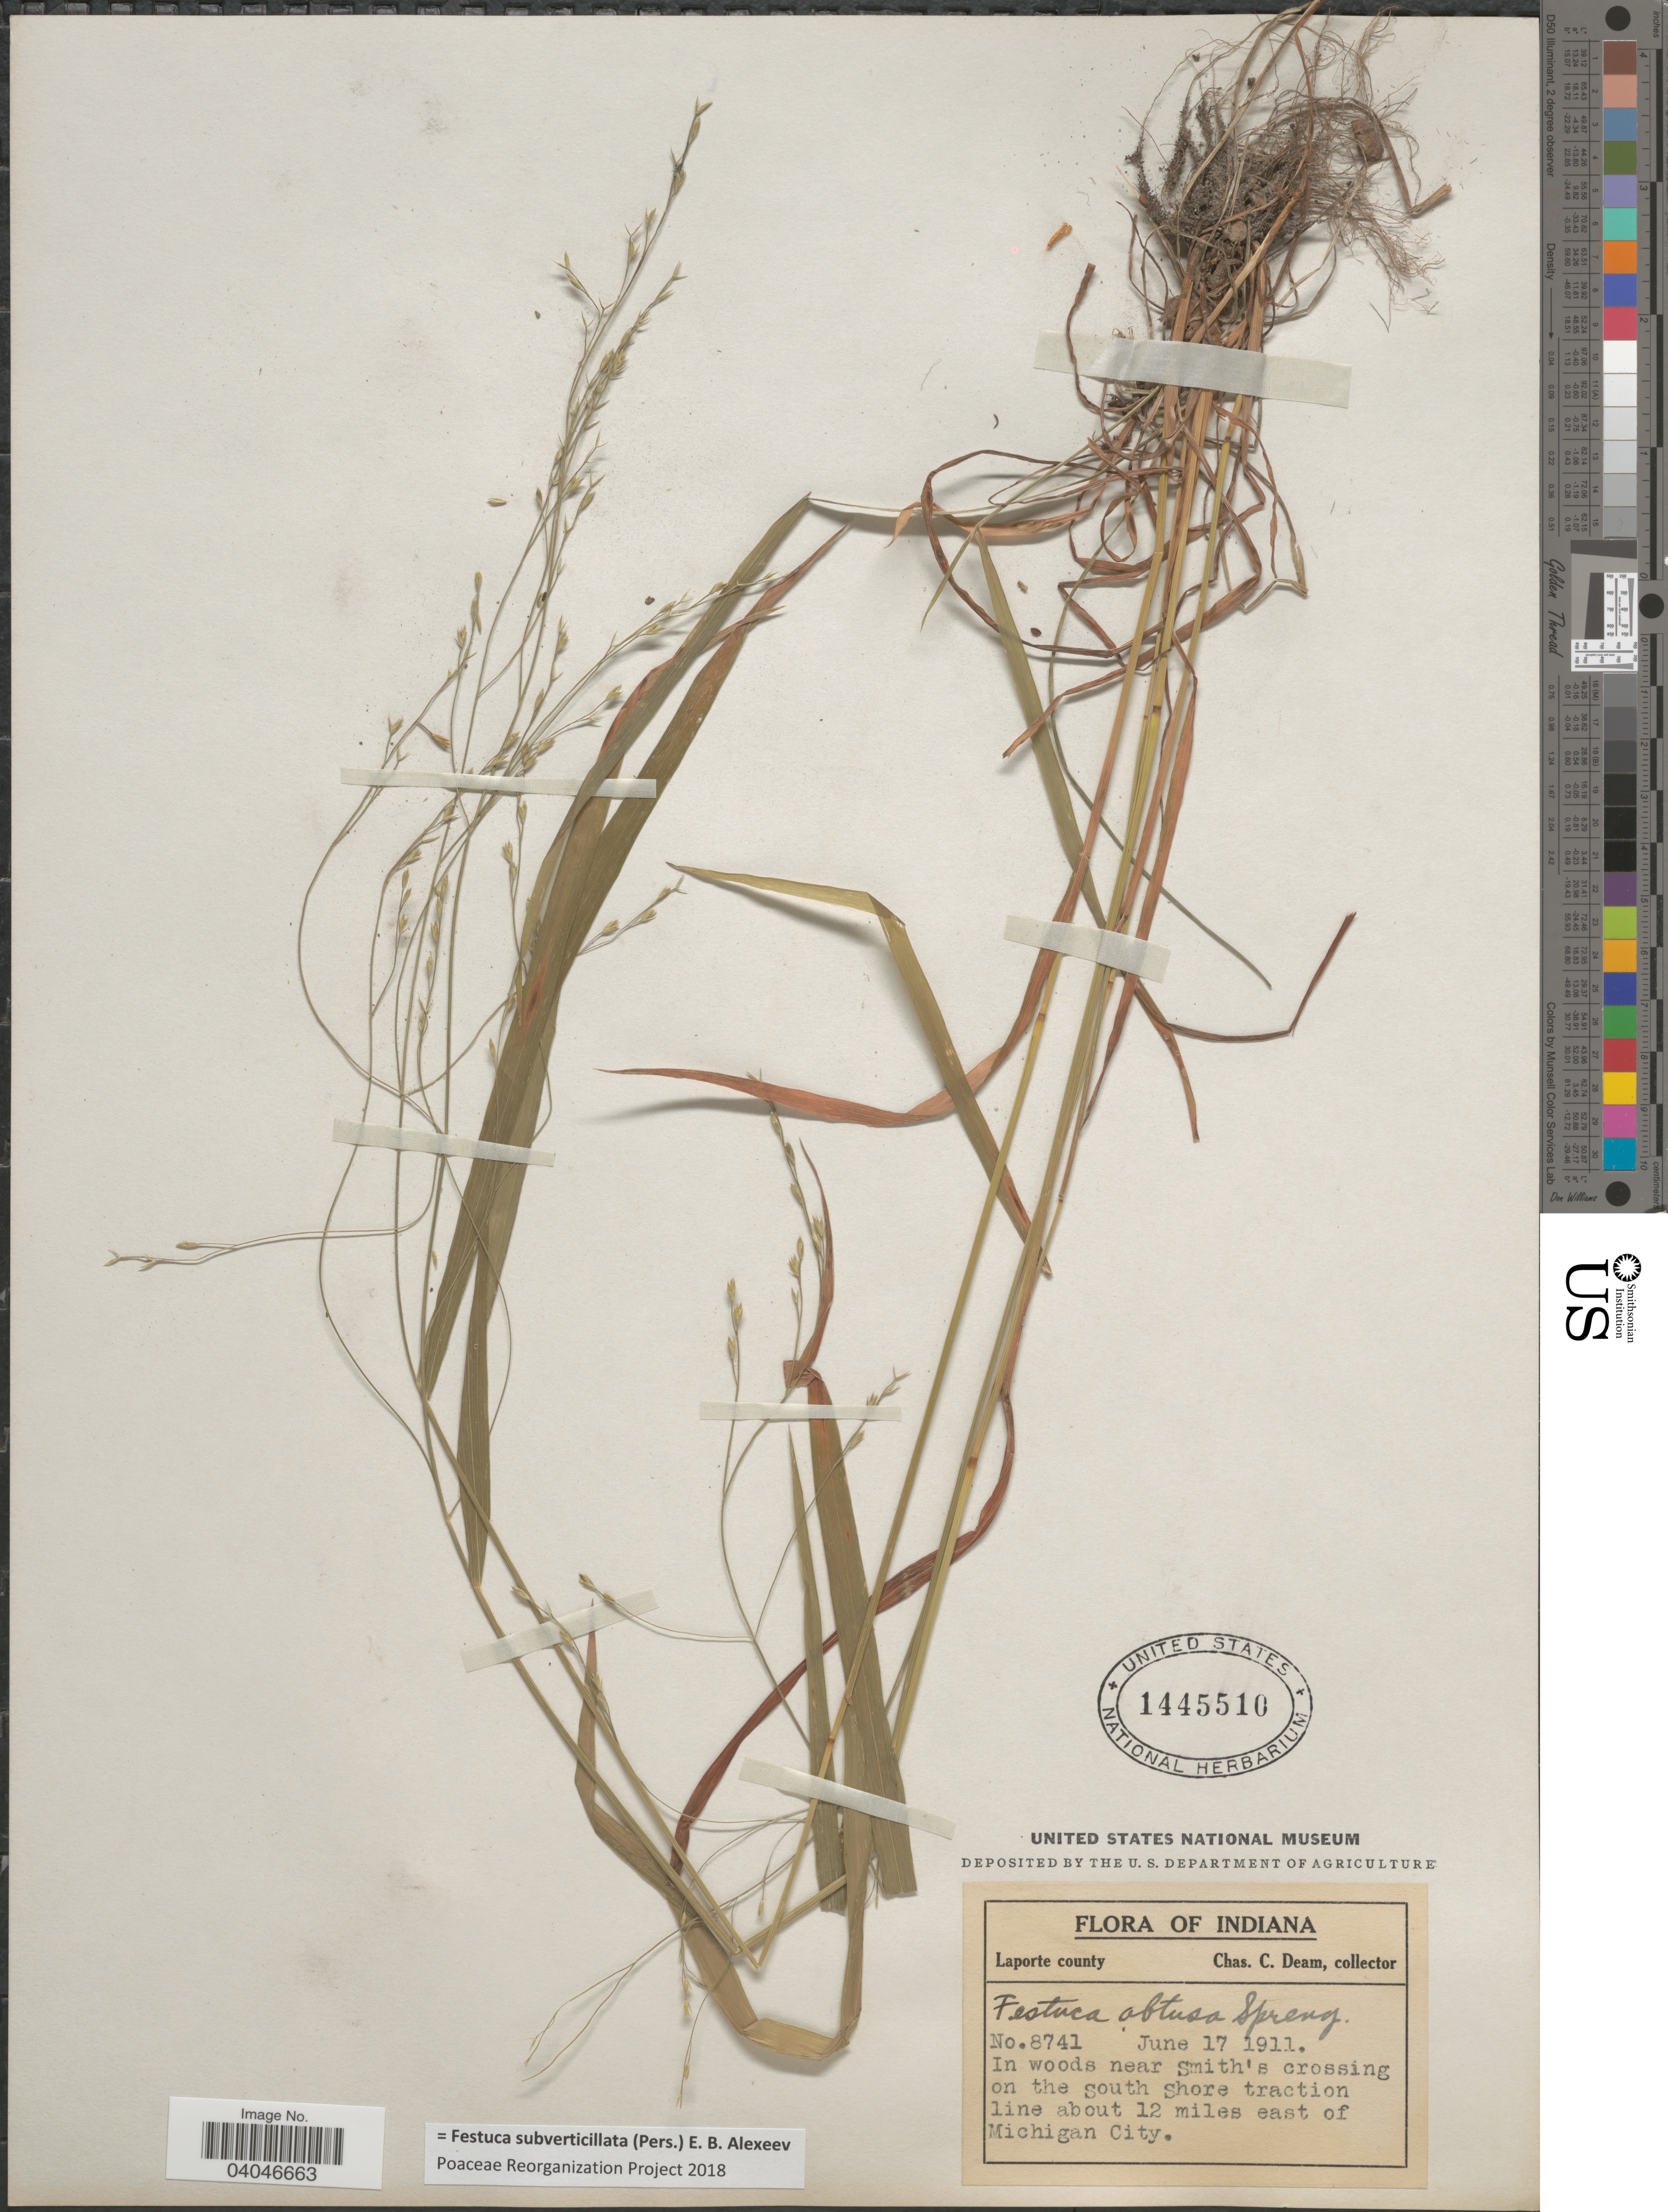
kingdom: Plantae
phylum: Tracheophyta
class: Liliopsida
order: Poales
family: Poaceae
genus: Festuca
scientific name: Festuca subverticillata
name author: (Pers.) E.B. Alexeev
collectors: C. C. Deam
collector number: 8741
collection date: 1911-06-17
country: United States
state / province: Indiana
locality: Laporte county. In woods near Smith's crossing on the South Shore traction line about 12 miles east of Michigan City.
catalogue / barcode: US 1445510